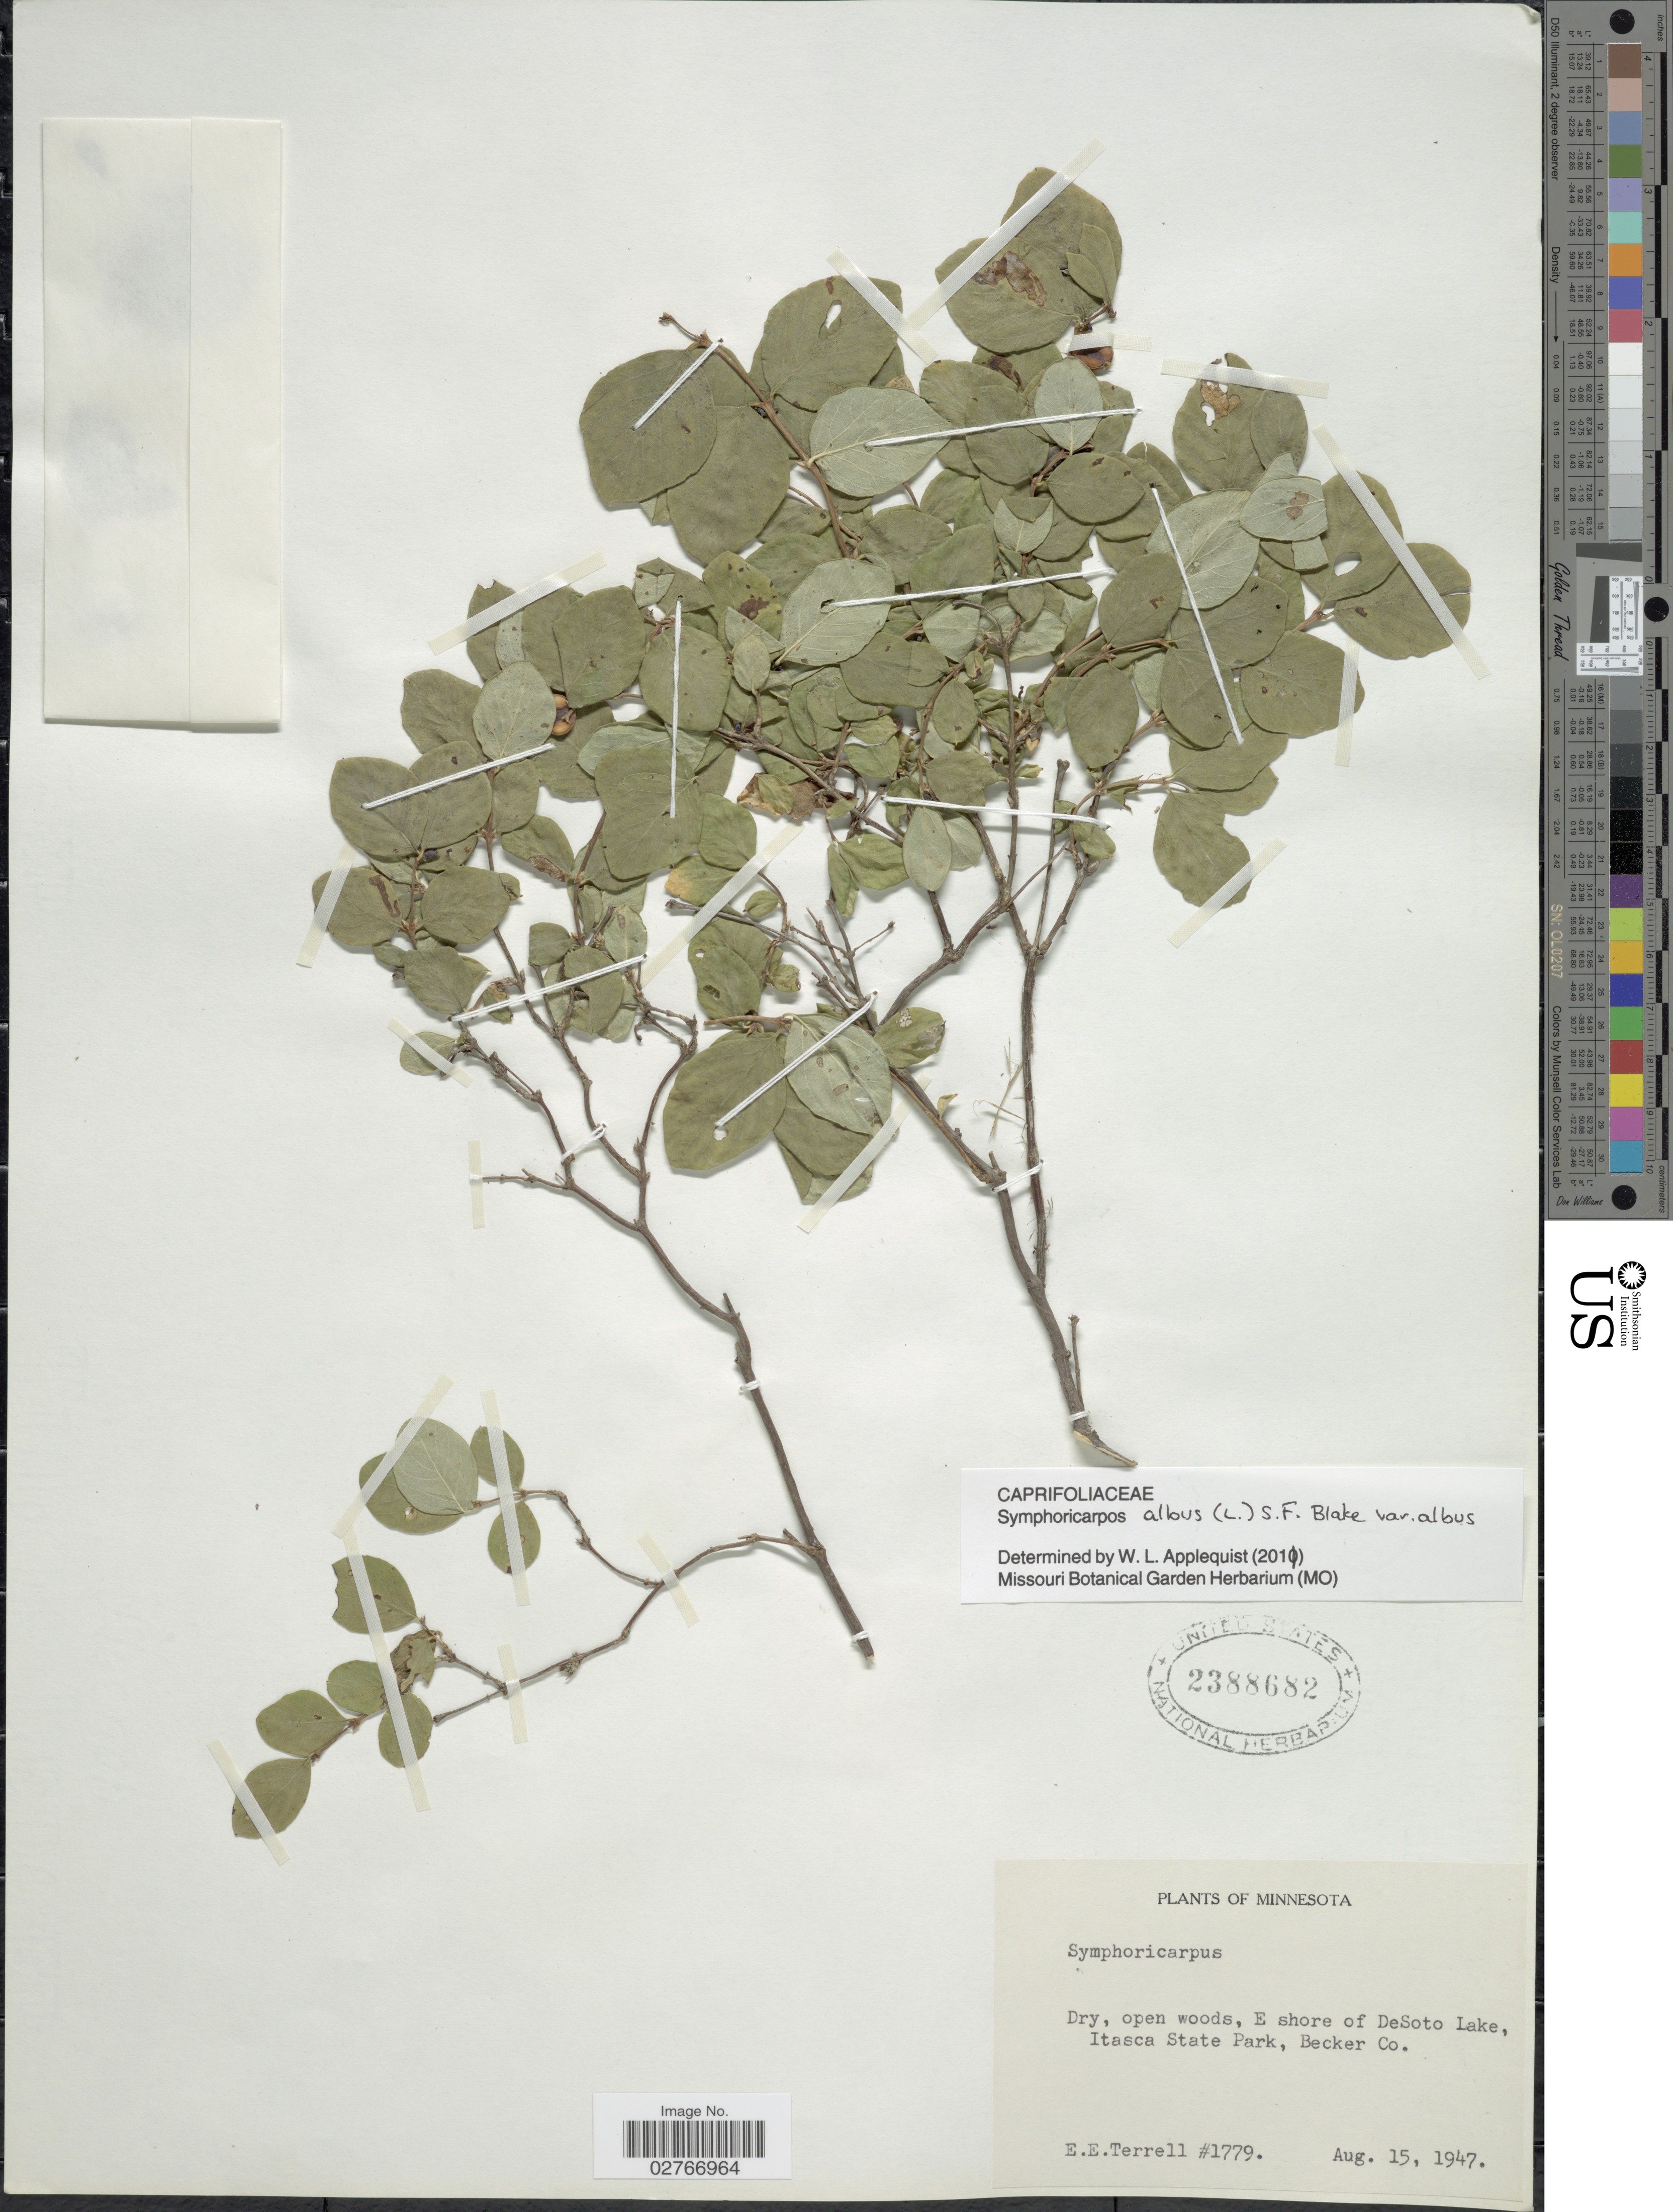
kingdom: Plantae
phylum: Tracheophyta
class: Magnoliopsida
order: Dipsacales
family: Caprifoliaceae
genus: Symphoricarpos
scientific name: Symphoricarpos albus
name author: (L.) S.F. Blake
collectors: E. E. Terrell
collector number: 1779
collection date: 1947-08-15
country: United States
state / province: Minnesota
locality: E shore of DeSoto Lake, Itasca State Park, Becker Co.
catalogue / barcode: US 2388682